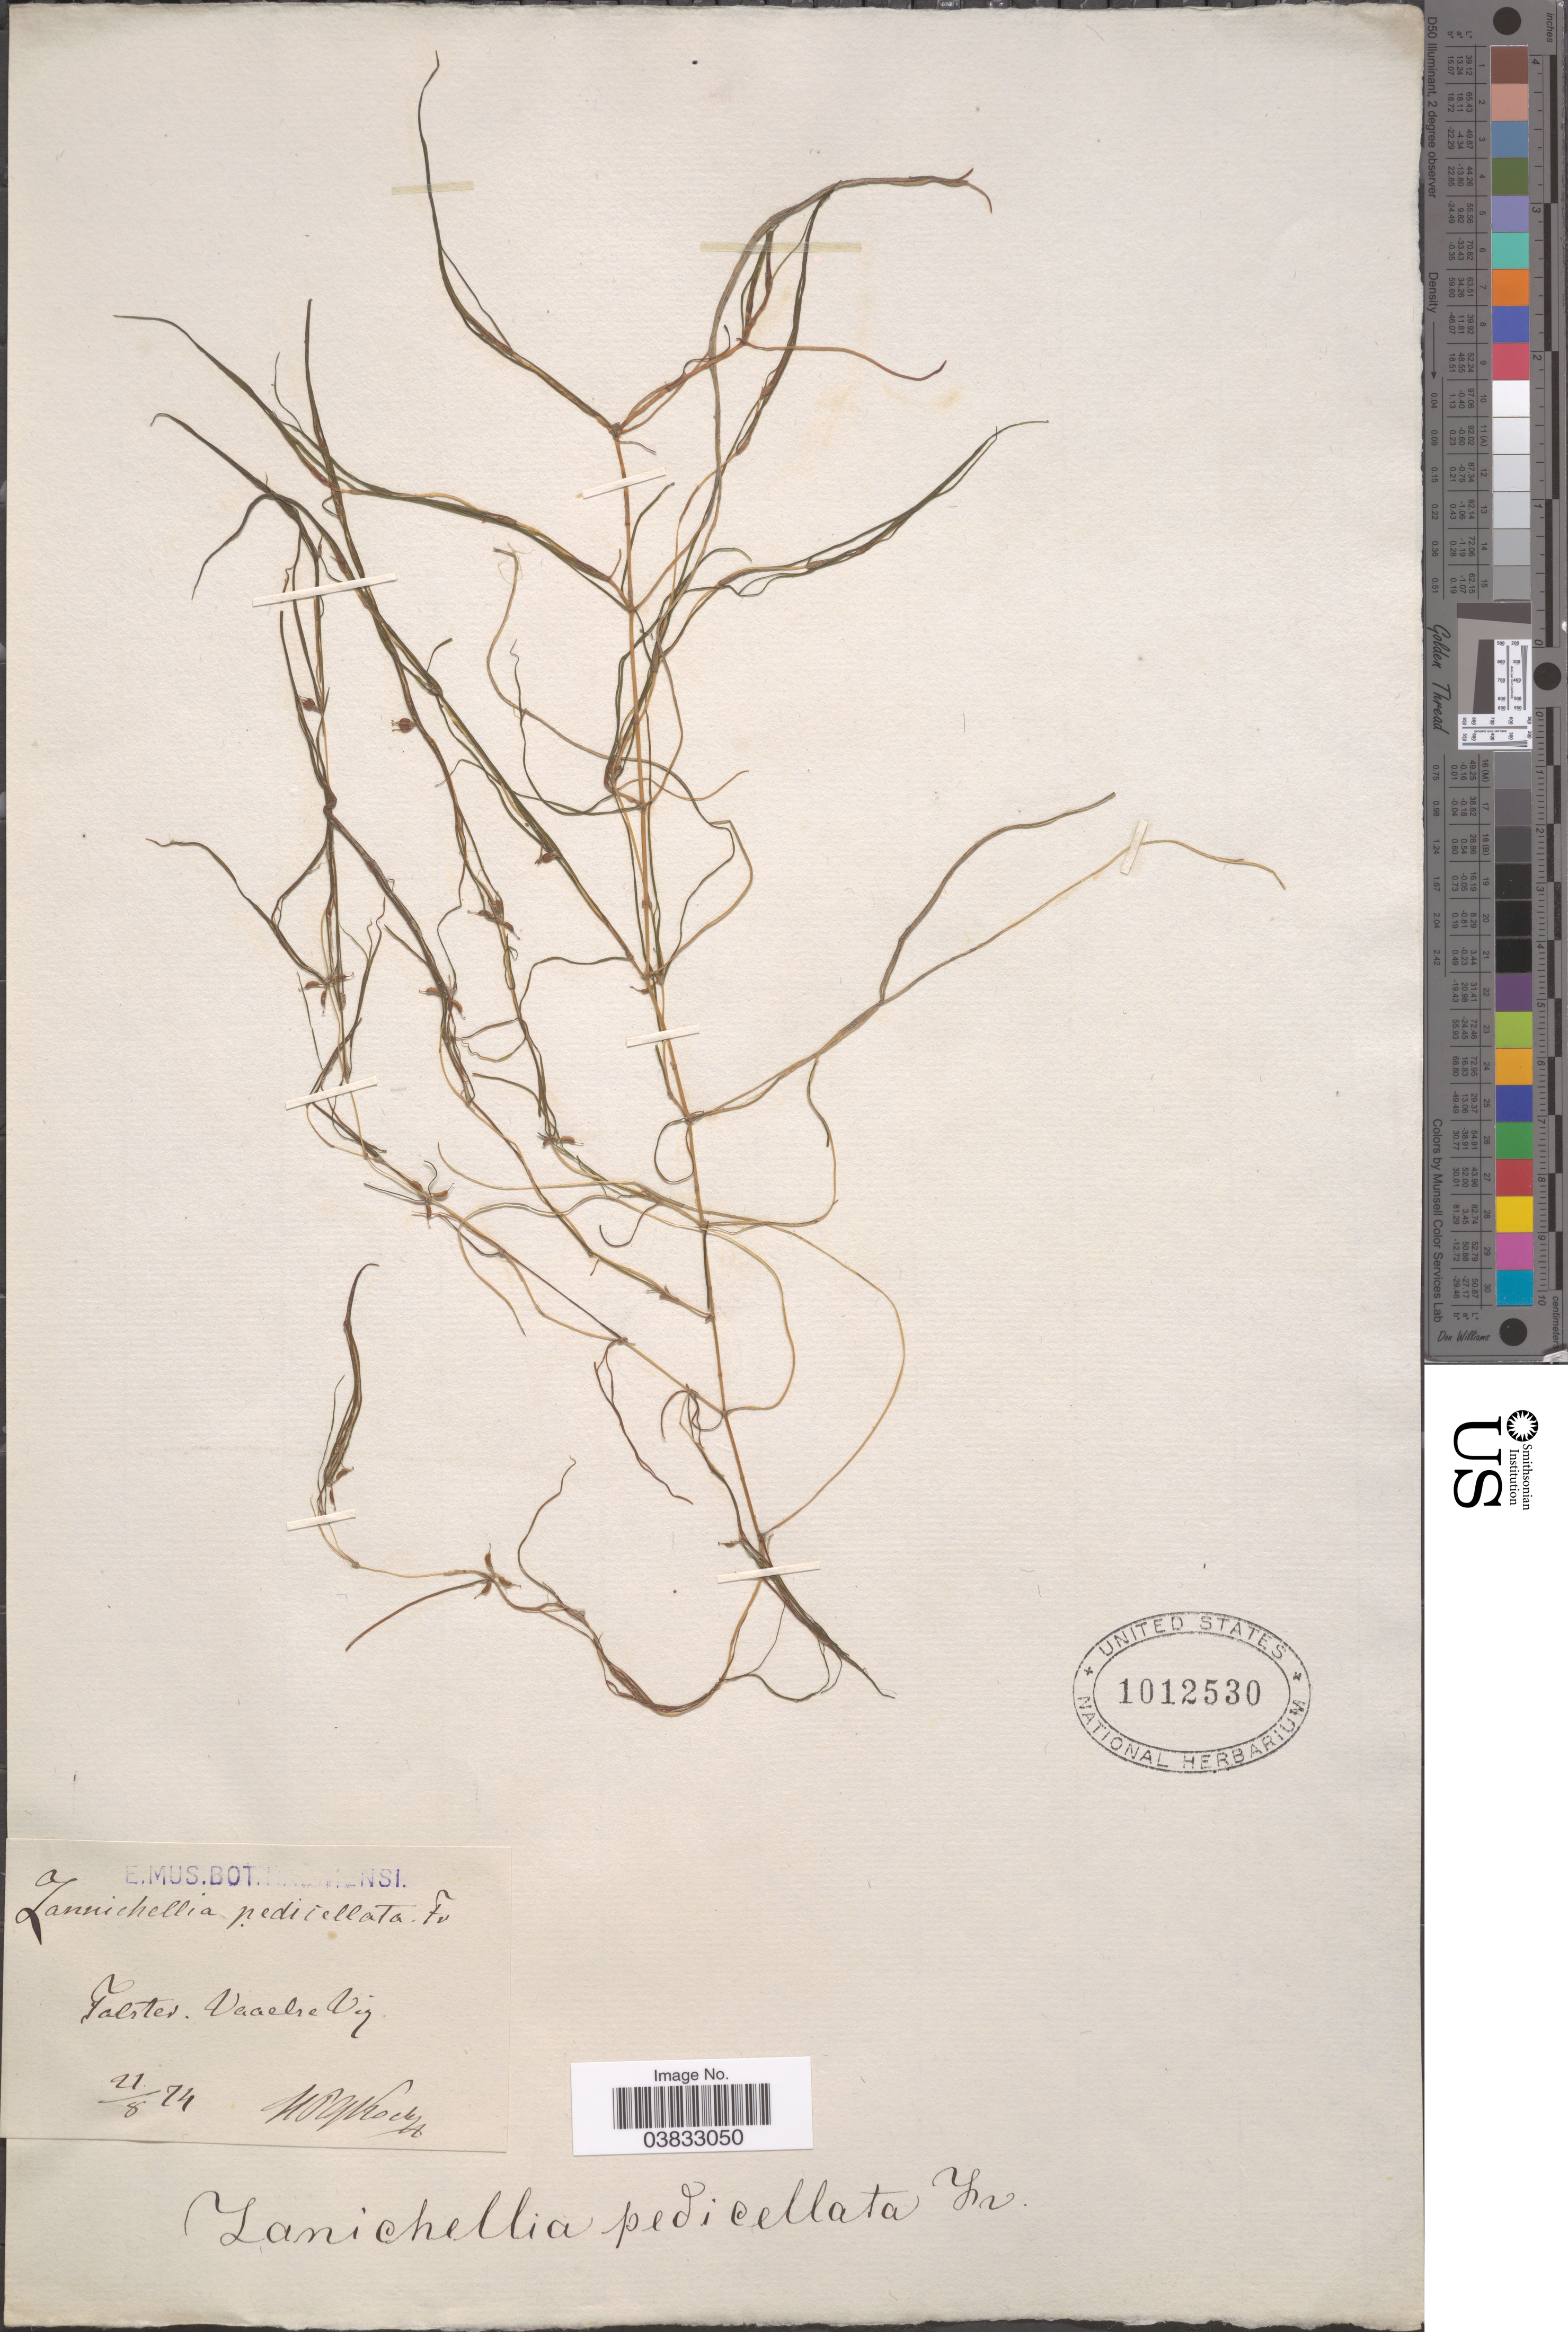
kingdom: Plantae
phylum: Tracheophyta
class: Liliopsida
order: Alismatales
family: Potamogetonaceae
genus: Zannichellia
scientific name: Zannichellia dentata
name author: Willd.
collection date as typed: Transcribed d/m/y: 21/8/74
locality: Talster. Vaaelse Big. [interpreted]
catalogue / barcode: US 1012530